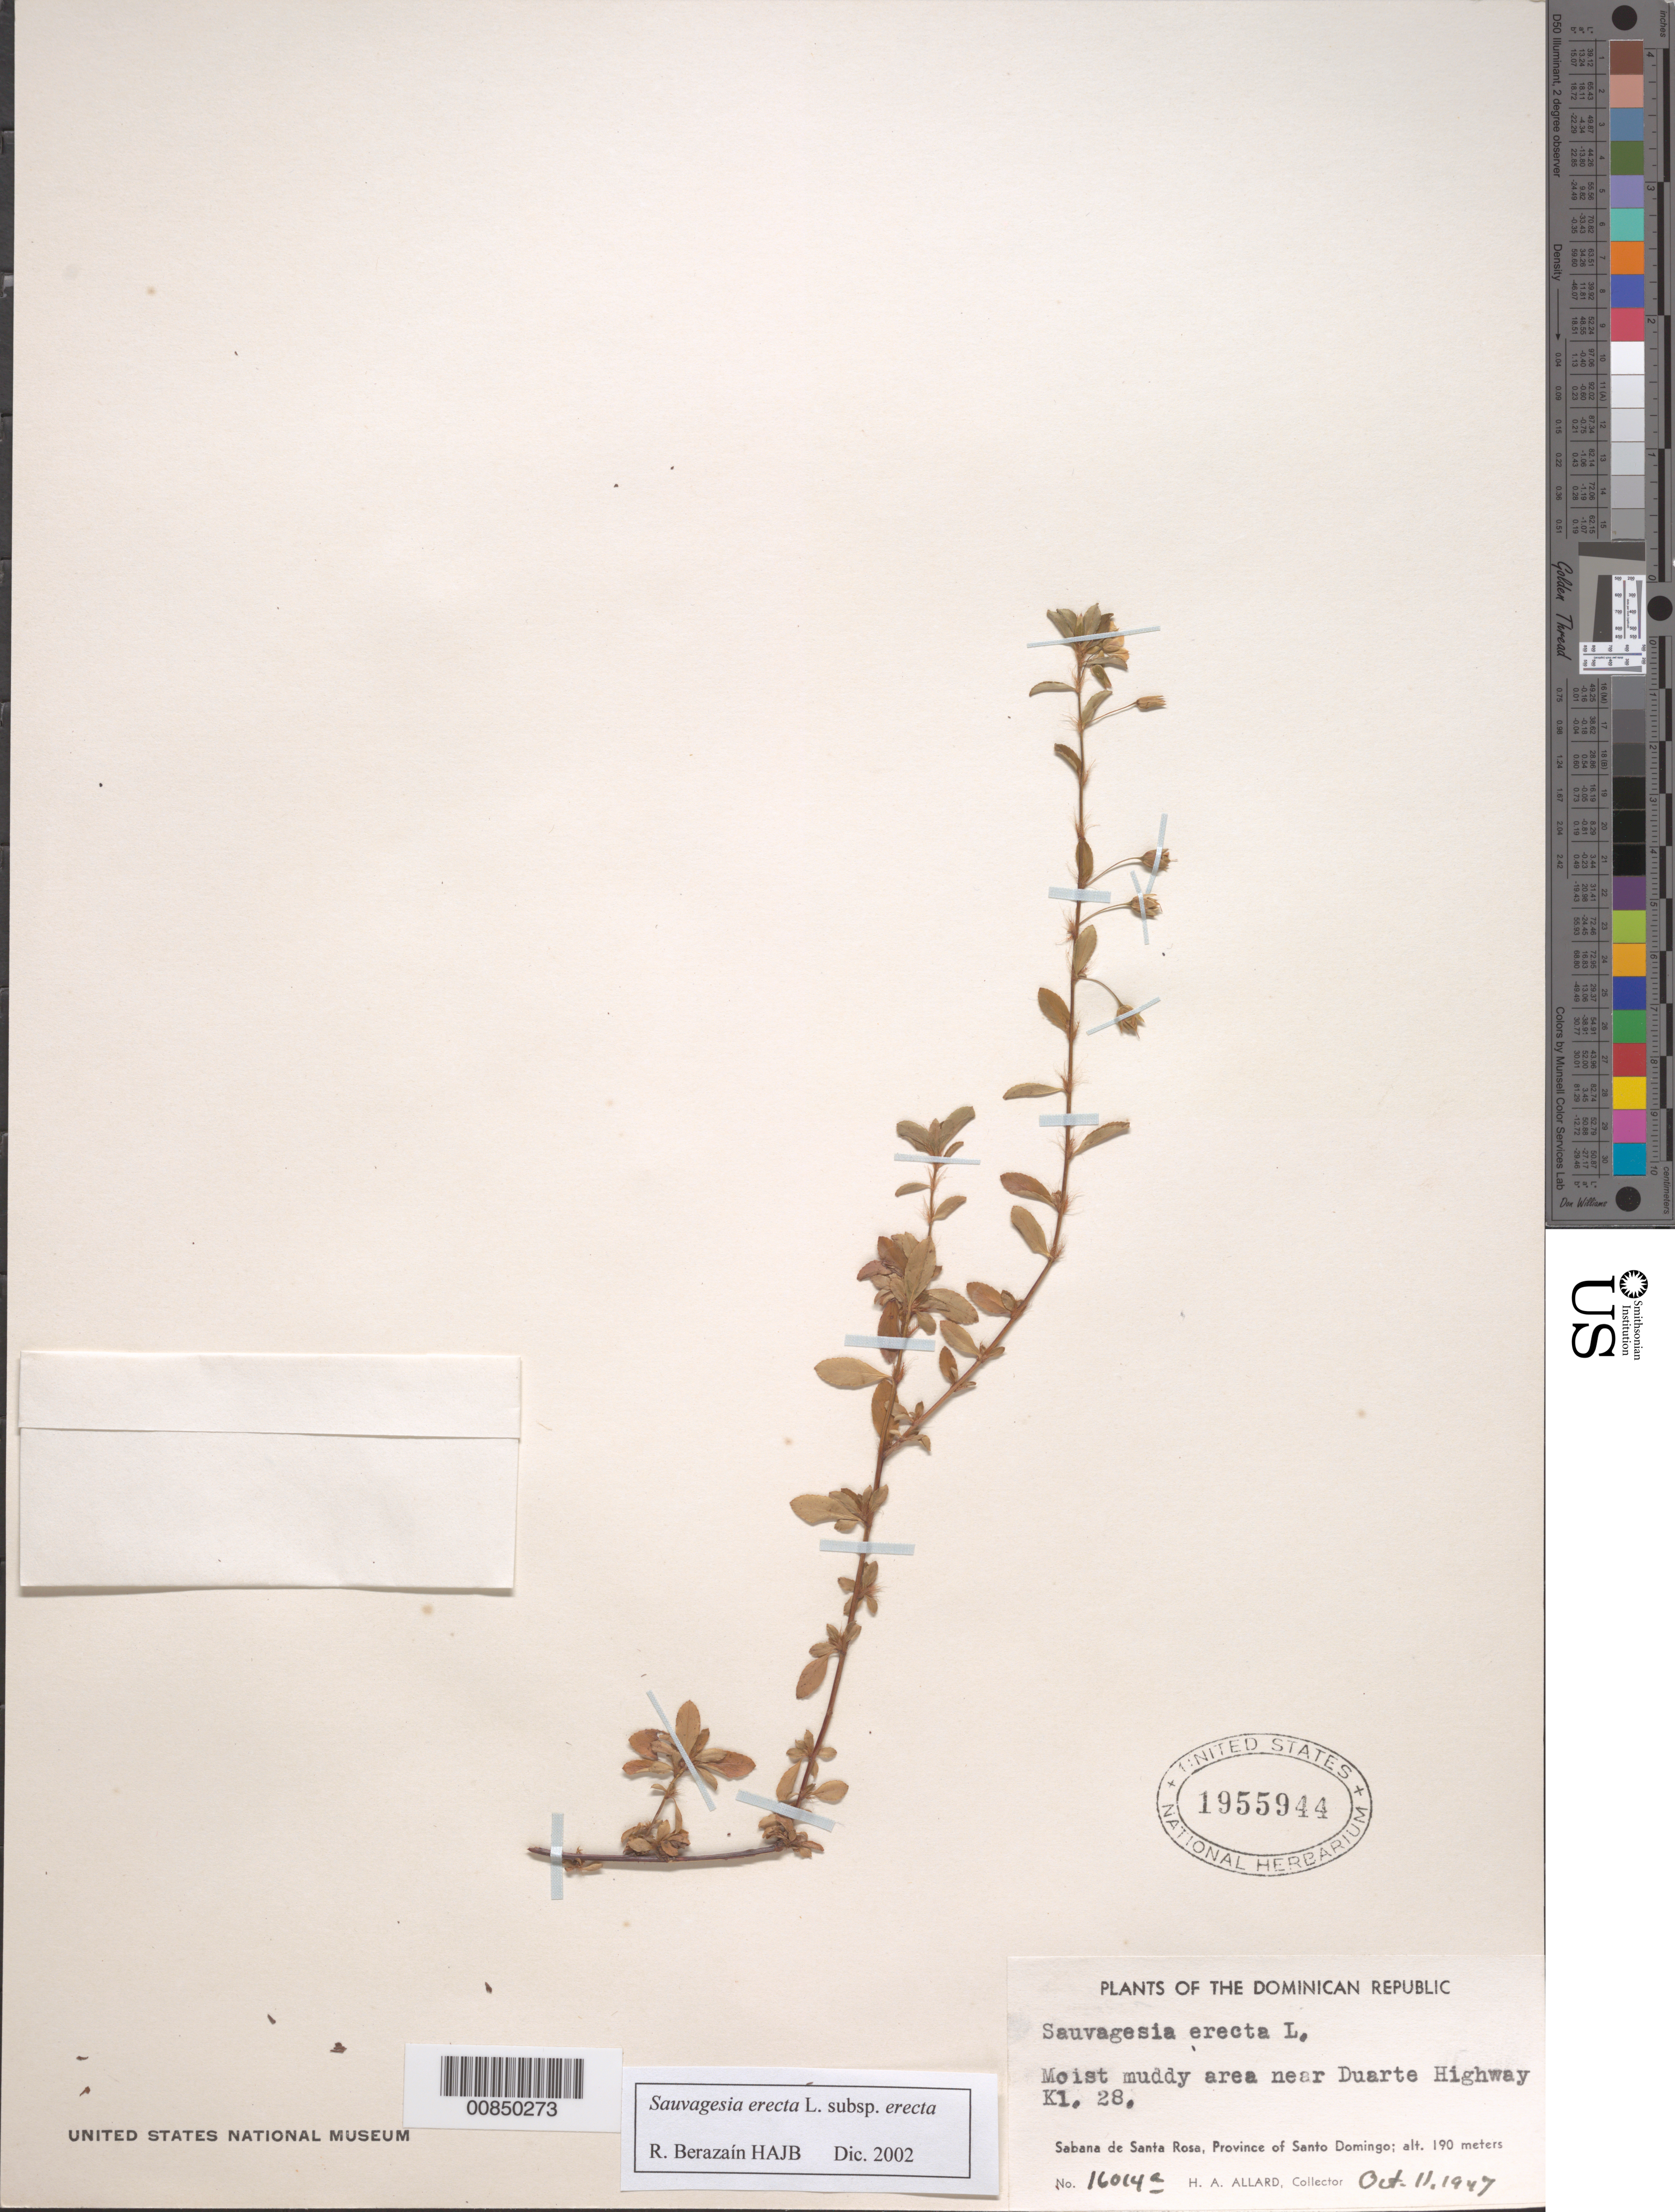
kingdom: Plantae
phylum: Tracheophyta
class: Magnoliopsida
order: Malpighiales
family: Ochnaceae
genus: Sauvagesia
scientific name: Sauvagesia erecta subsp. erecta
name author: L.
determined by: Berazaín, R.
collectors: H. A. Allard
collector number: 16014A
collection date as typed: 11 Oct 1947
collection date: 1947-10-11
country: Dominican Republic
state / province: Distrito Nacional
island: Hispaniola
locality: Sabana de Santa Rosa, near Duarte Highway, Kl. 28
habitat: Moist muddy area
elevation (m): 190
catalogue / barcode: US 1955944